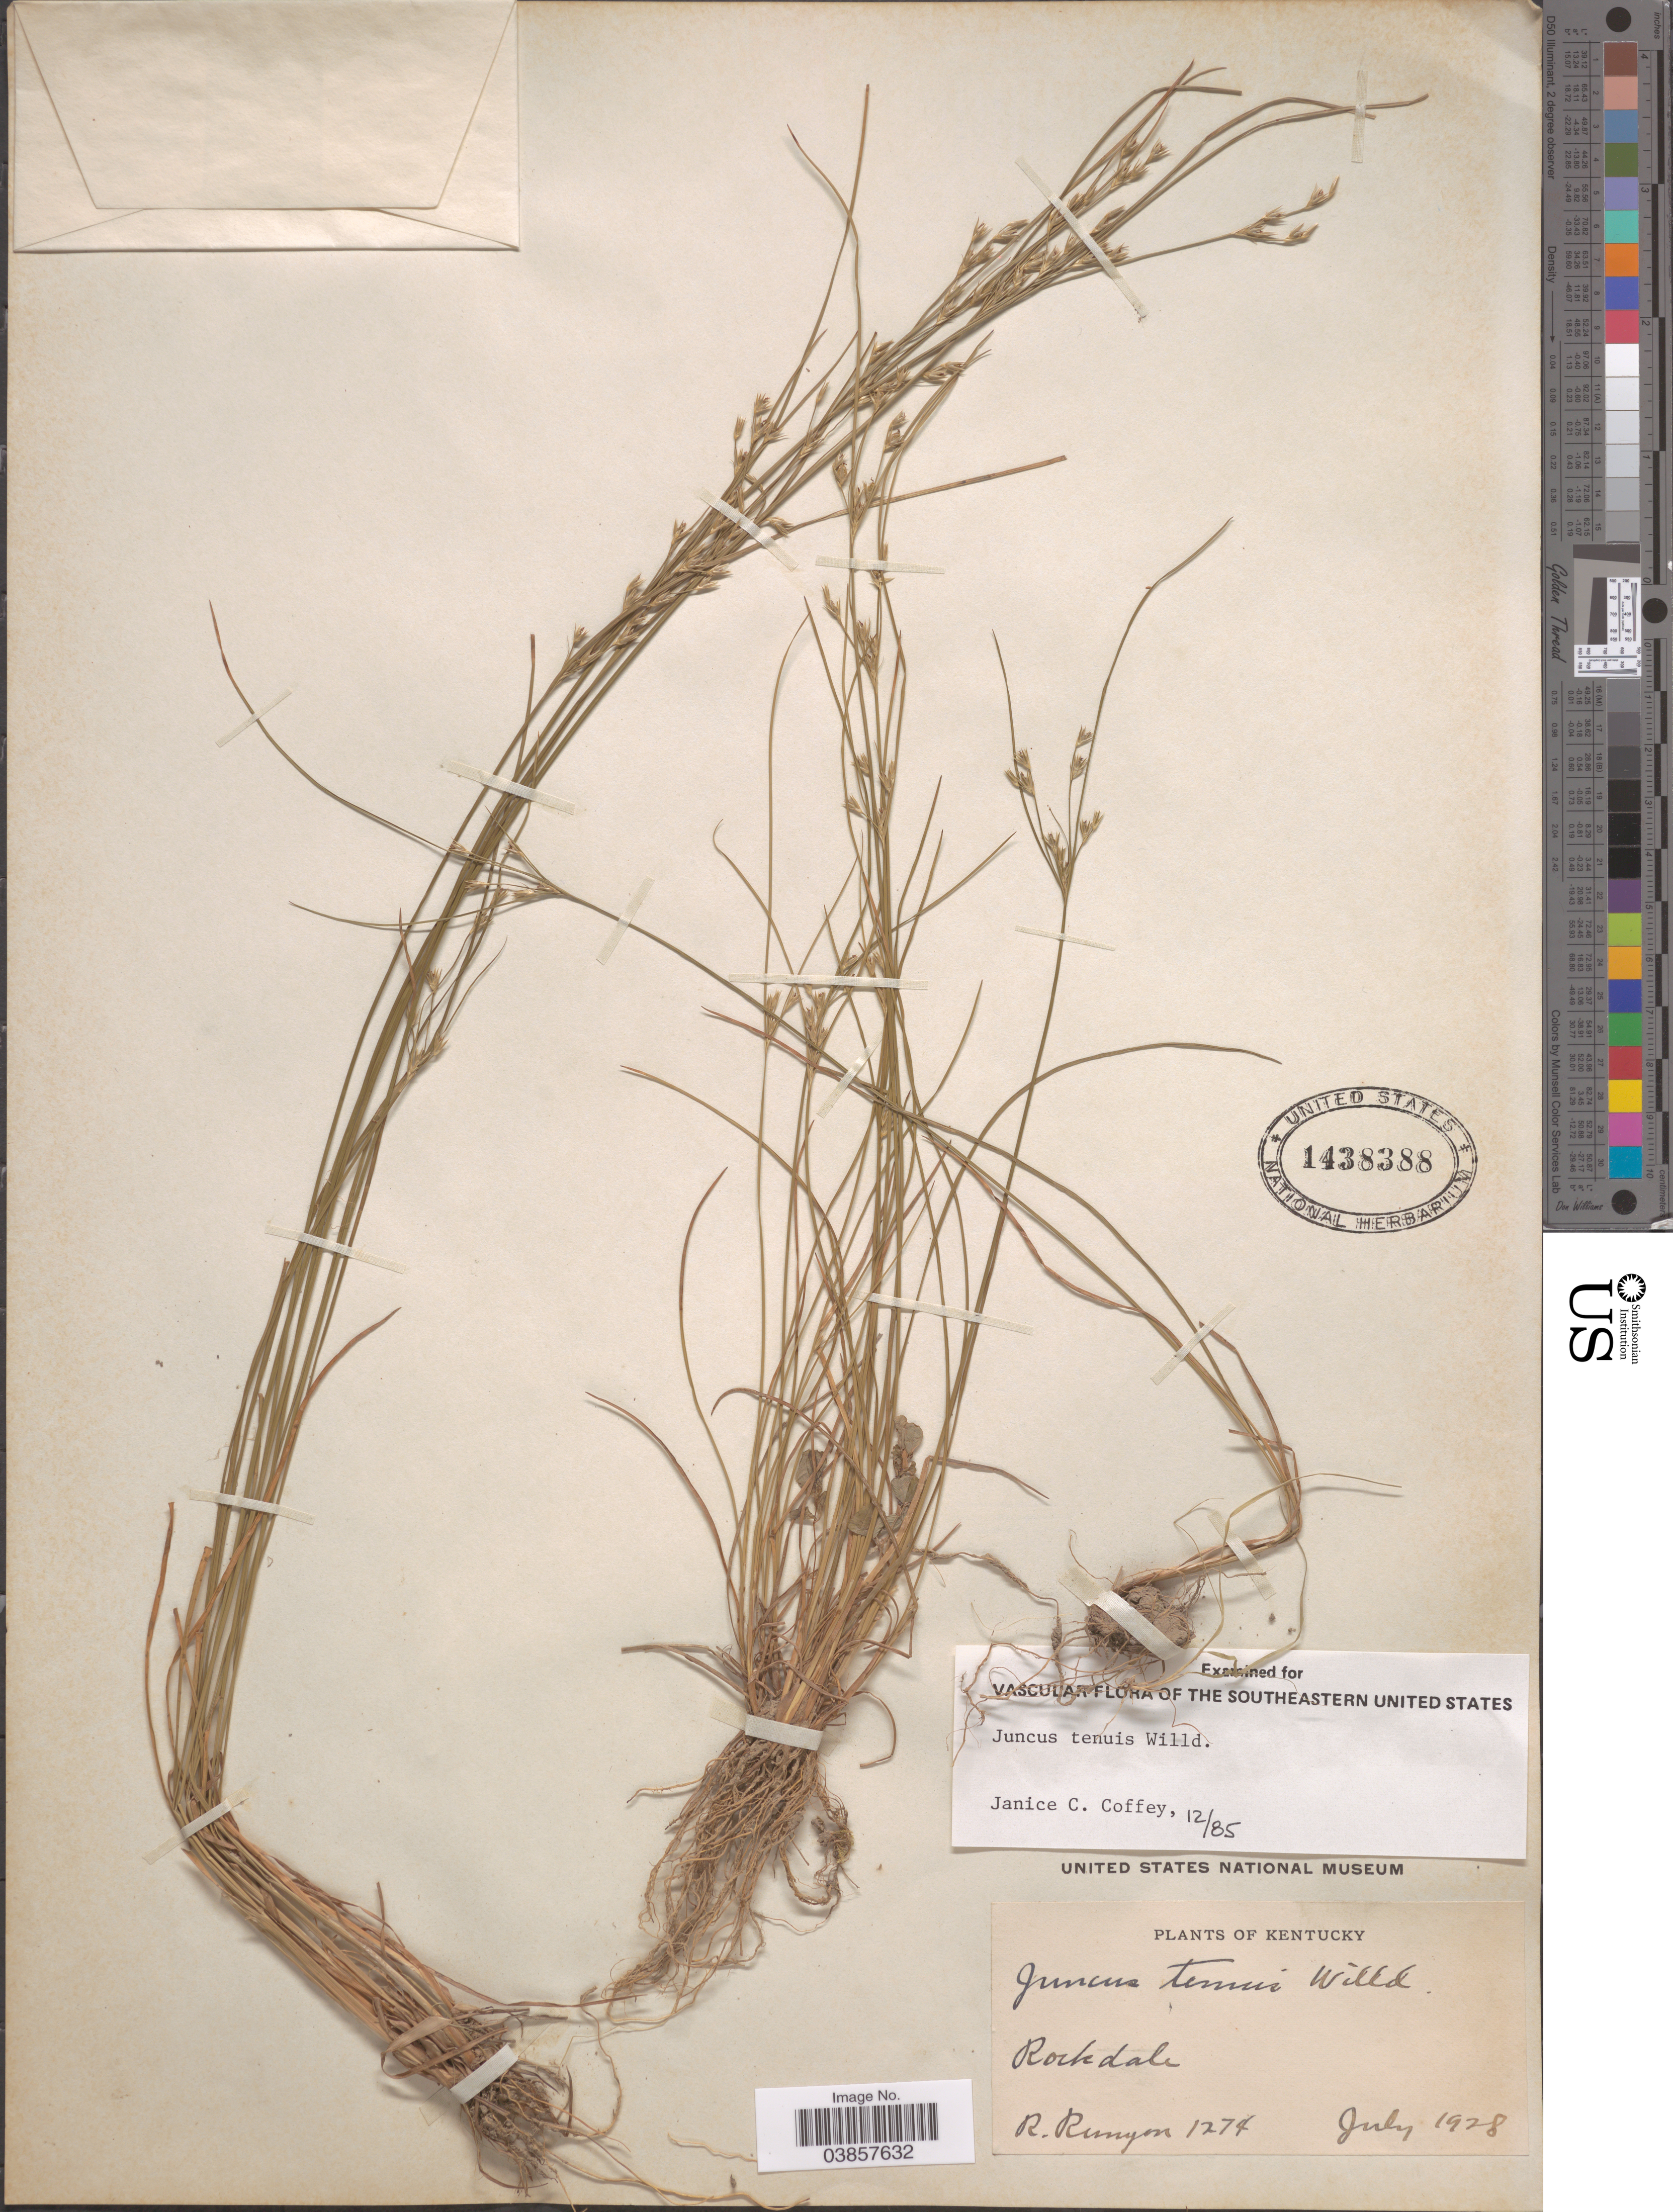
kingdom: Plantae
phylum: Tracheophyta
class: Liliopsida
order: Poales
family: Juncaceae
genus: Juncus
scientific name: Juncus tenuis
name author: Willd.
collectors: R. Runyon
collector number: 1274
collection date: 1928-07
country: United States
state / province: Kentucky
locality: Rockdale.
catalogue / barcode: US 1438388